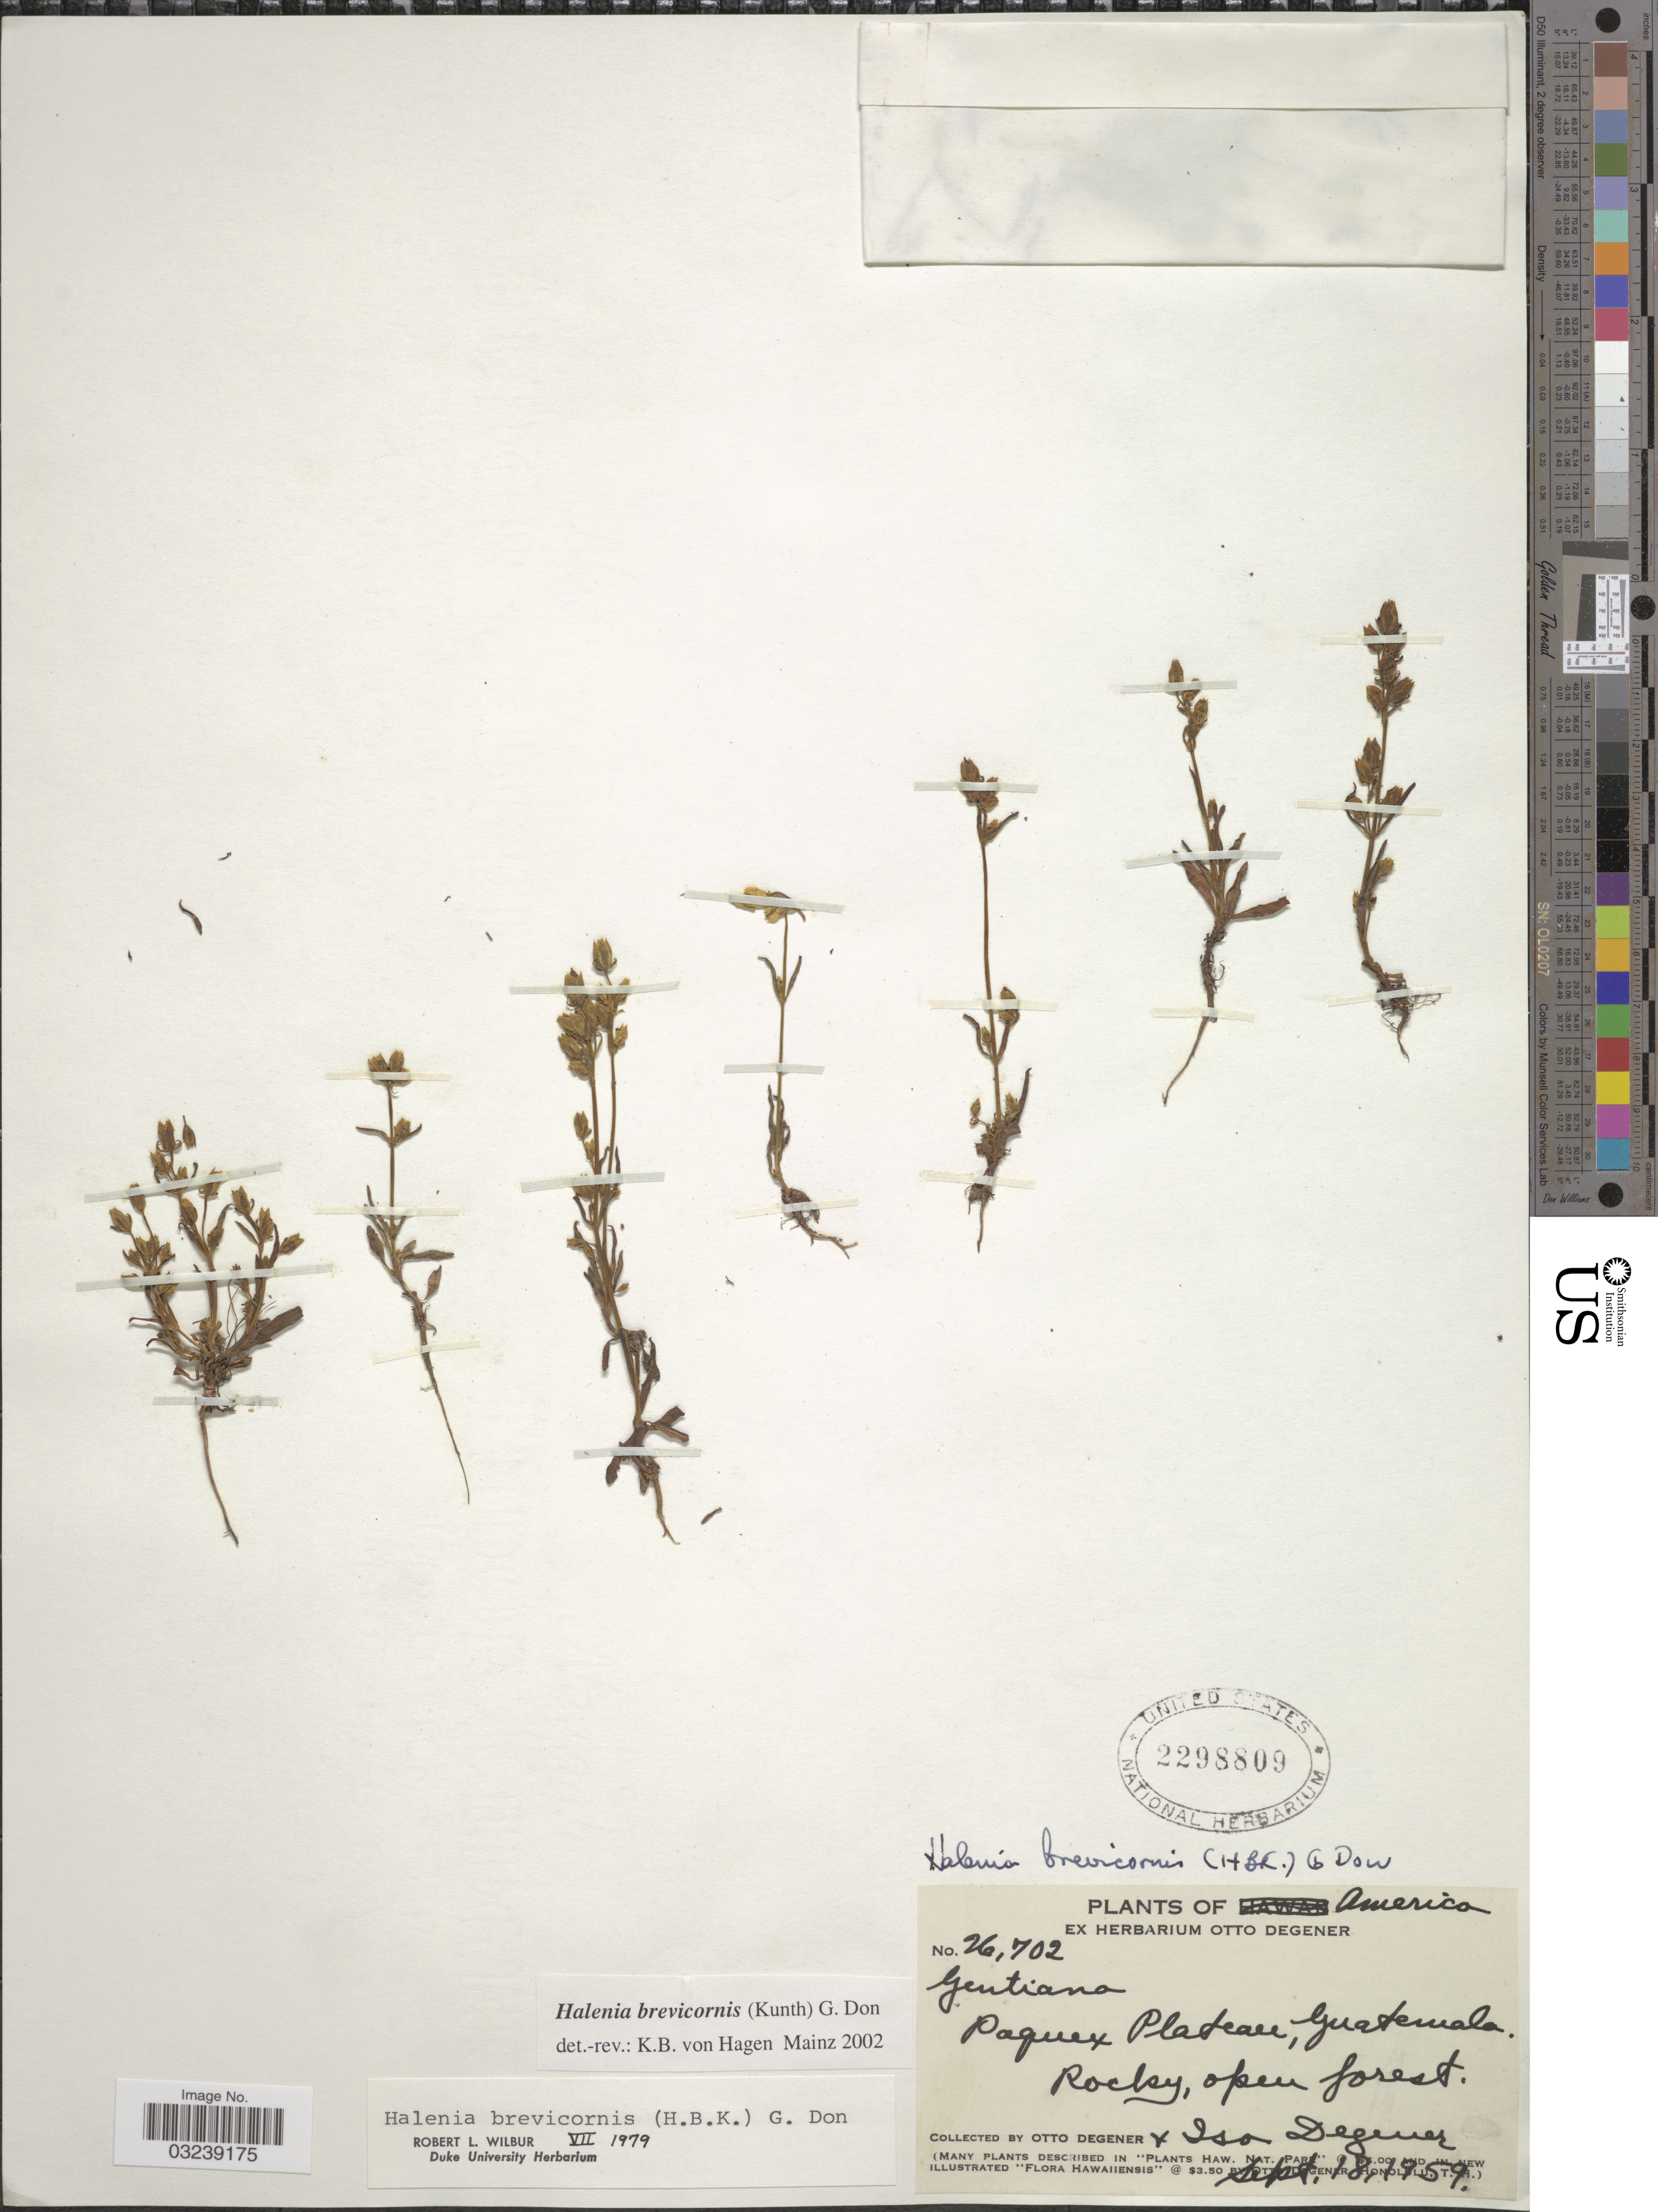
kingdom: Plantae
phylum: Tracheophyta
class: Magnoliopsida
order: Gentianales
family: Gentianaceae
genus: Halenia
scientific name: Halenia brevicornis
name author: (Kunth) G. Don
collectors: O. Degener & I. Degener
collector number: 26702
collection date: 1959-09-18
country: Guatemala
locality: Paquex Plateau.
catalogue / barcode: US 2298809